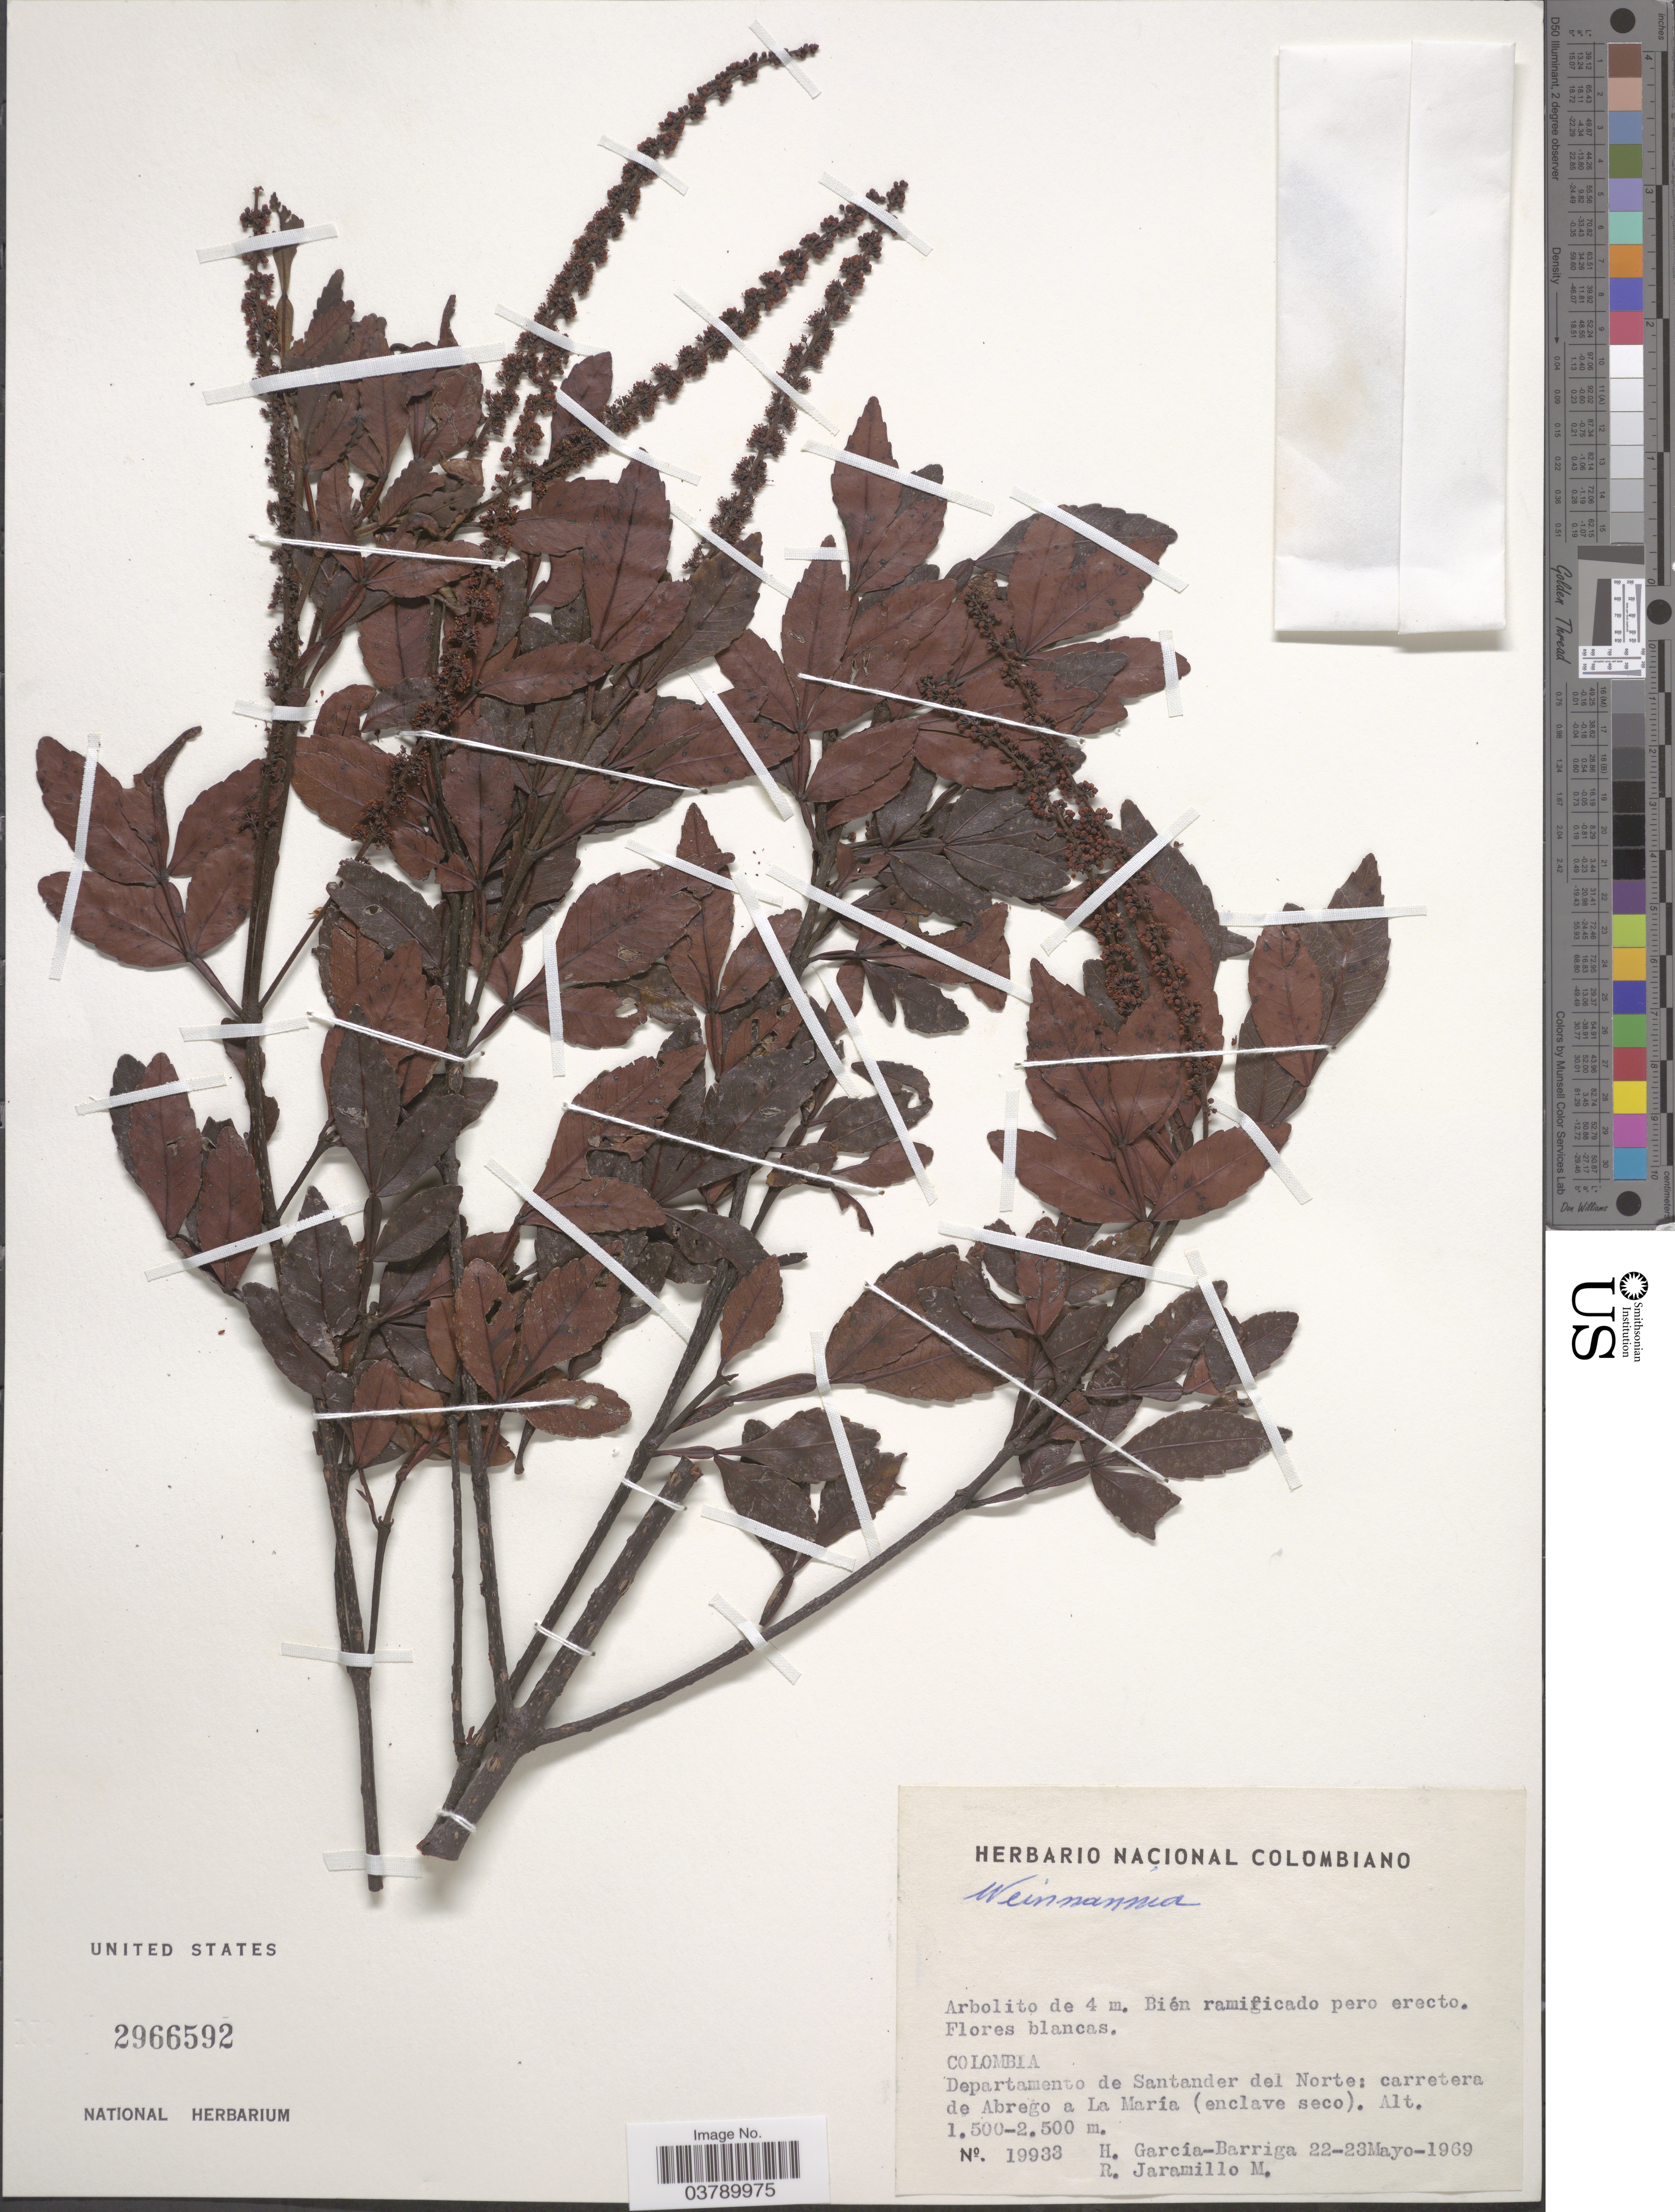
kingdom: Plantae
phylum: Tracheophyta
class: Magnoliopsida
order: Oxalidales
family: Cunoniaceae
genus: Weinmannia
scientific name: Weinmannia sp.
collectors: H. García Barriga & R. Jaramillo M.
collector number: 19933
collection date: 1969-05-22/1969-05-23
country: Colombia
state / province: Norte de Santander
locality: Departamento de Santander del Norte: carretera de Abrego a La María (enclave seco).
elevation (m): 1500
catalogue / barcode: US 2966592